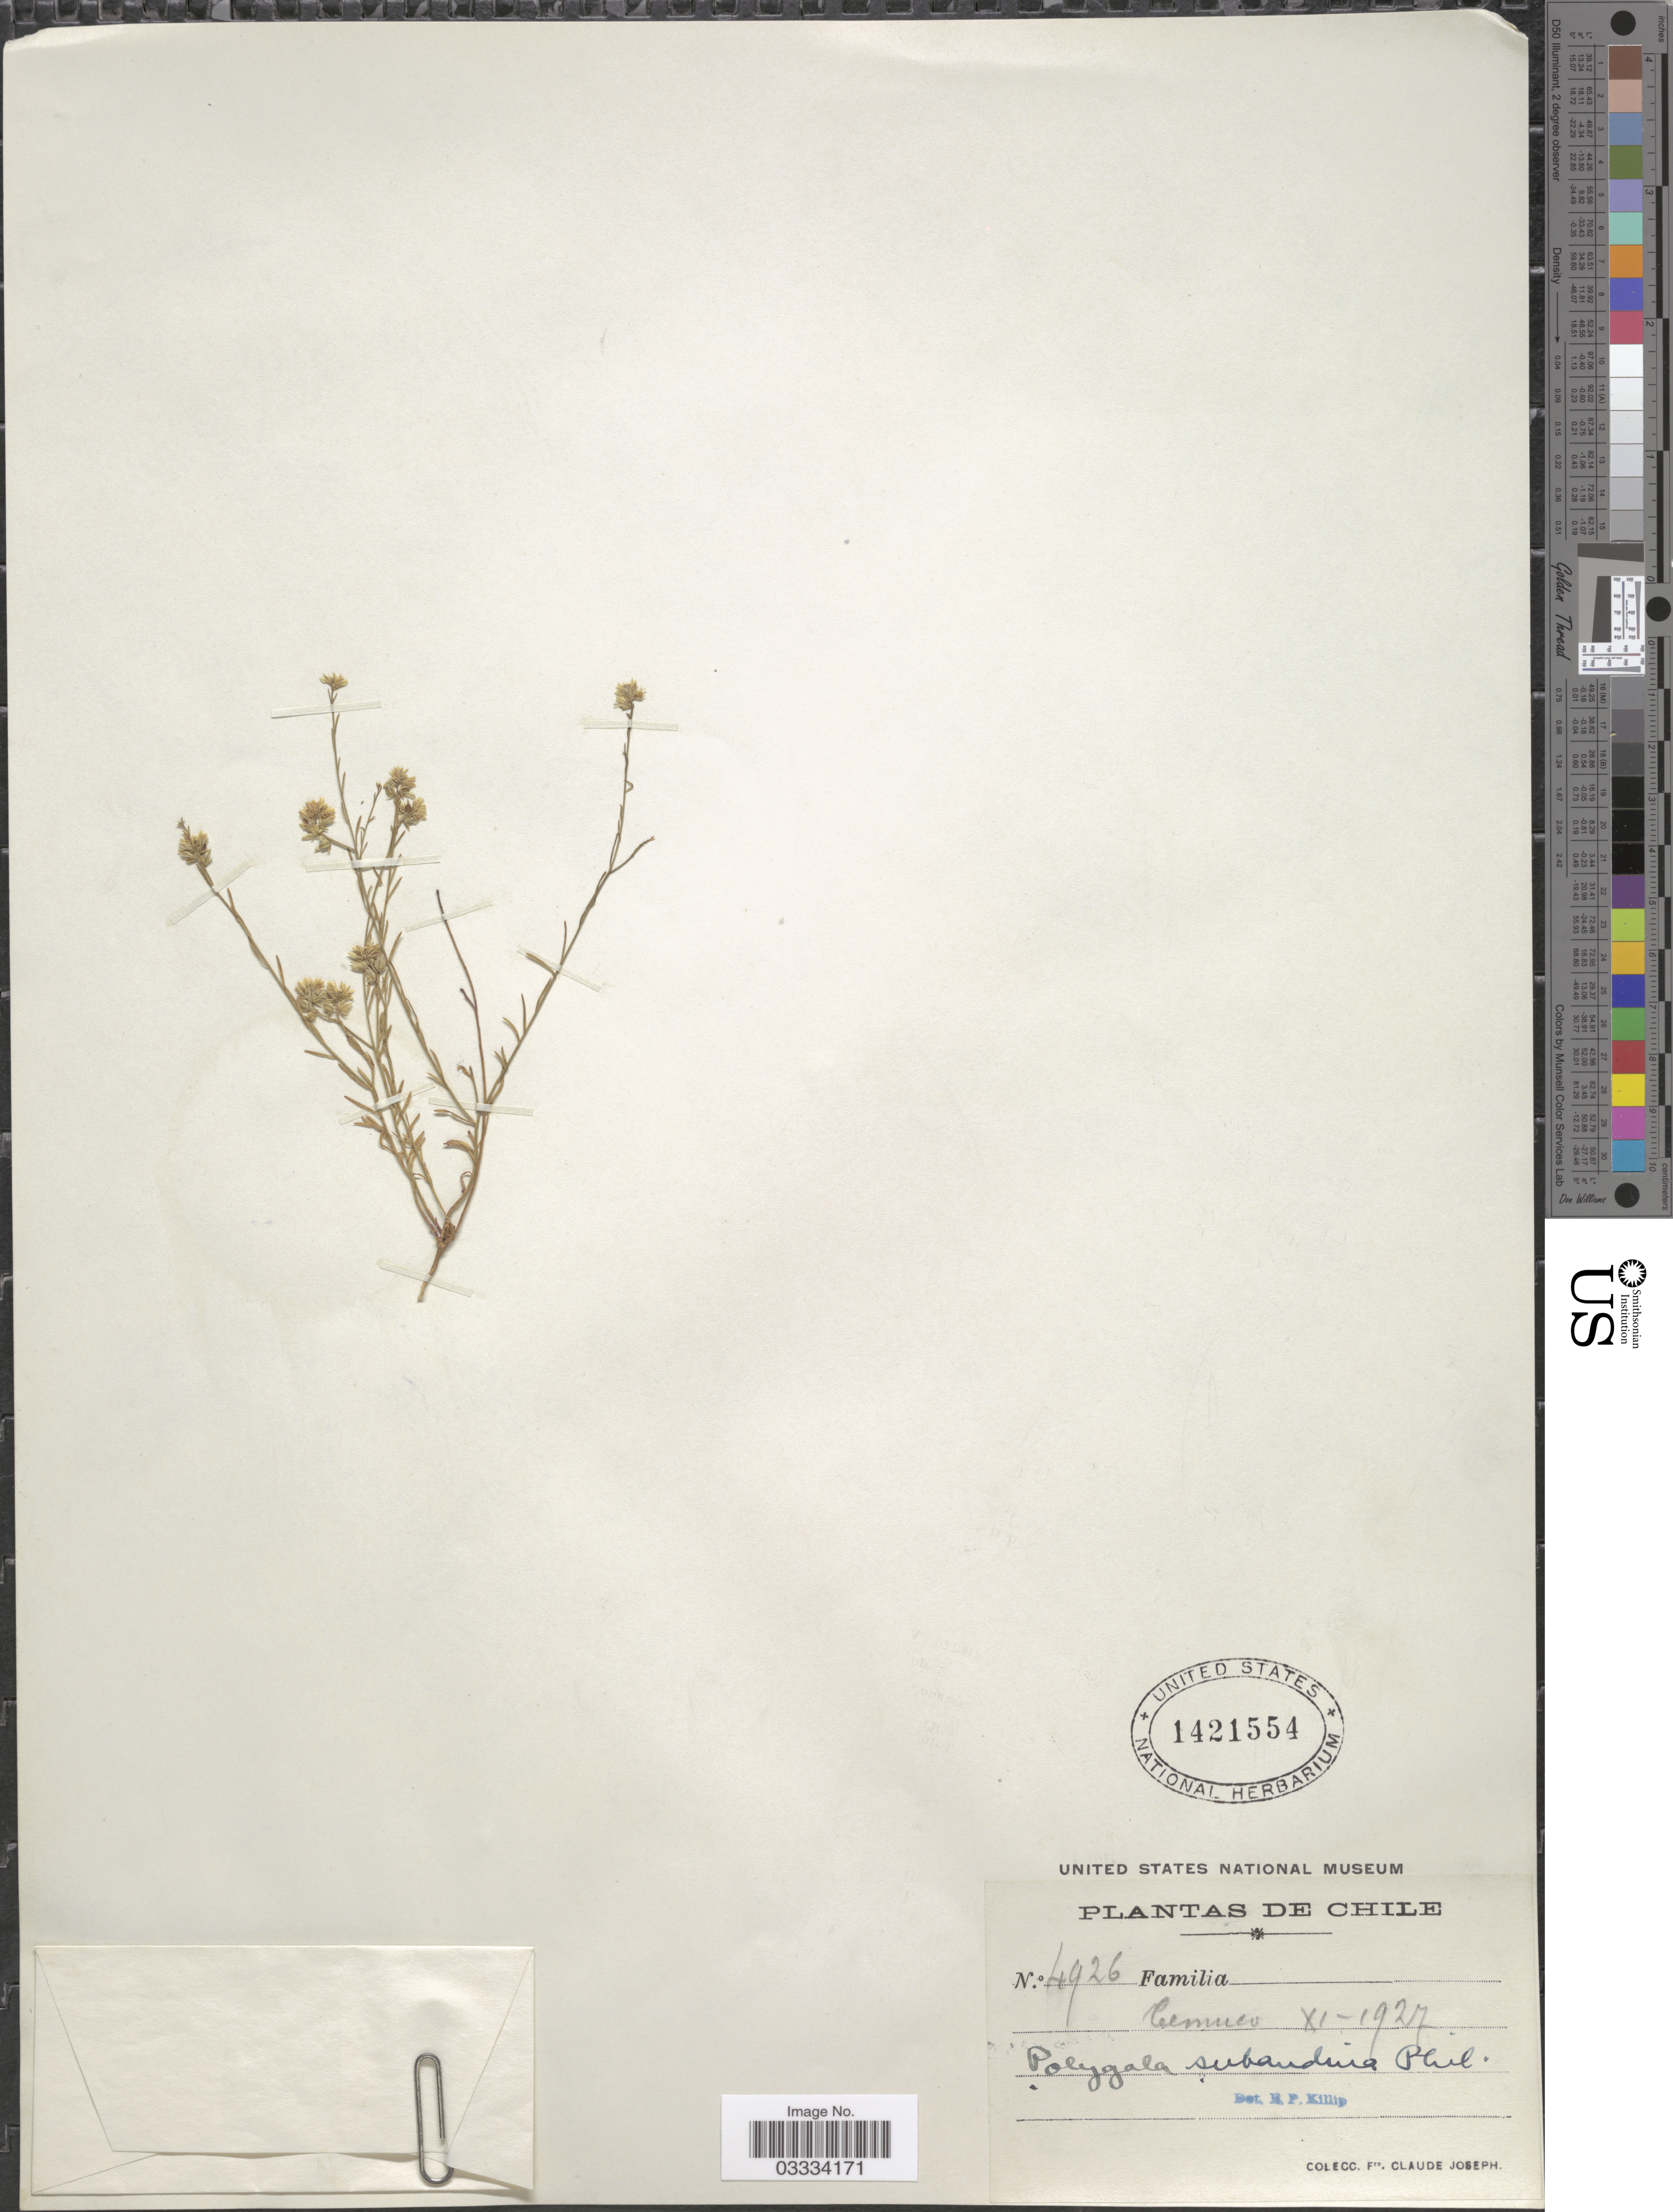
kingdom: Plantae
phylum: Tracheophyta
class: Magnoliopsida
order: Fabales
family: Polygalaceae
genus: Polygala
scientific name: Polygala subandina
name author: Phil.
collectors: Bro. Claude-Joseph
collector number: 4926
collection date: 1927-11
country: Chile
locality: Temuco.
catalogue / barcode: US 1421554